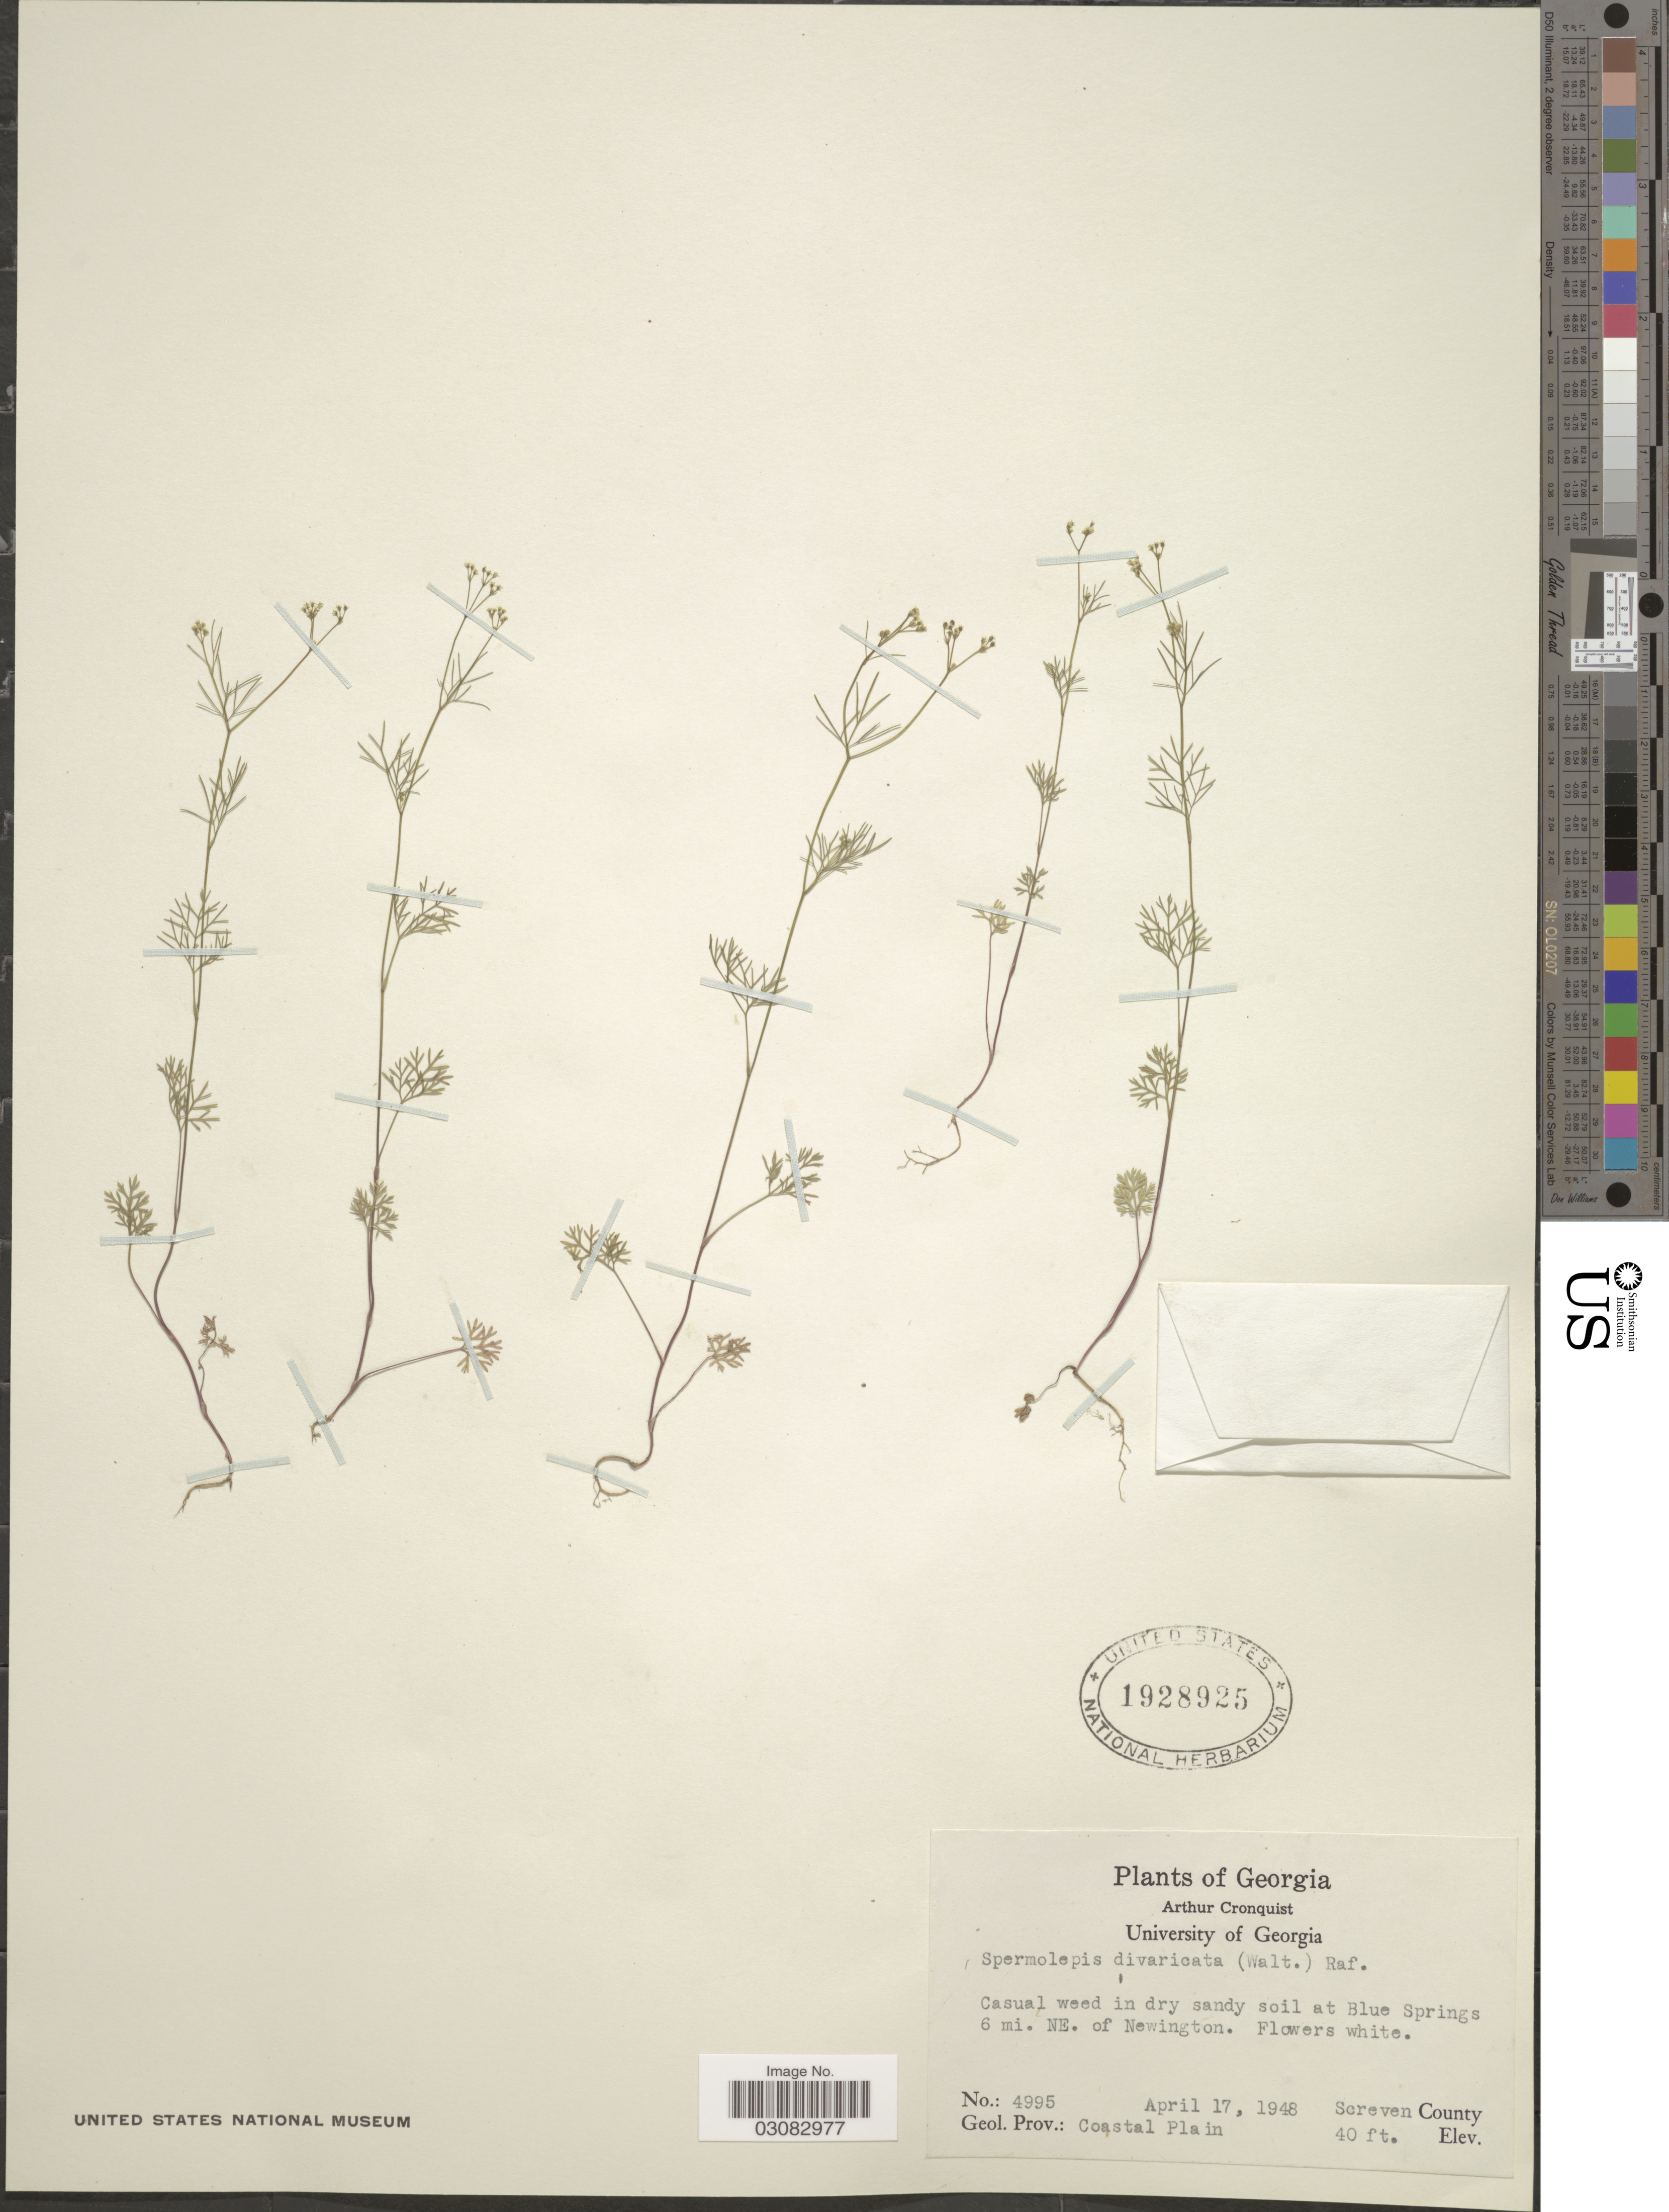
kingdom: Plantae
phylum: Tracheophyta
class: Magnoliopsida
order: Apiales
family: Apiaceae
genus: Spermolepis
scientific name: Spermolepis divaricata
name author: (Walter) Raf.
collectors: A. J. Cronquist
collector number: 4995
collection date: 1948-04-17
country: United States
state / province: Georgia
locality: Casual weed in dry sandy soil at Blue Springs 6 mi. NE. of Newington, Screven County.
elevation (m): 12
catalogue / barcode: US 1928925